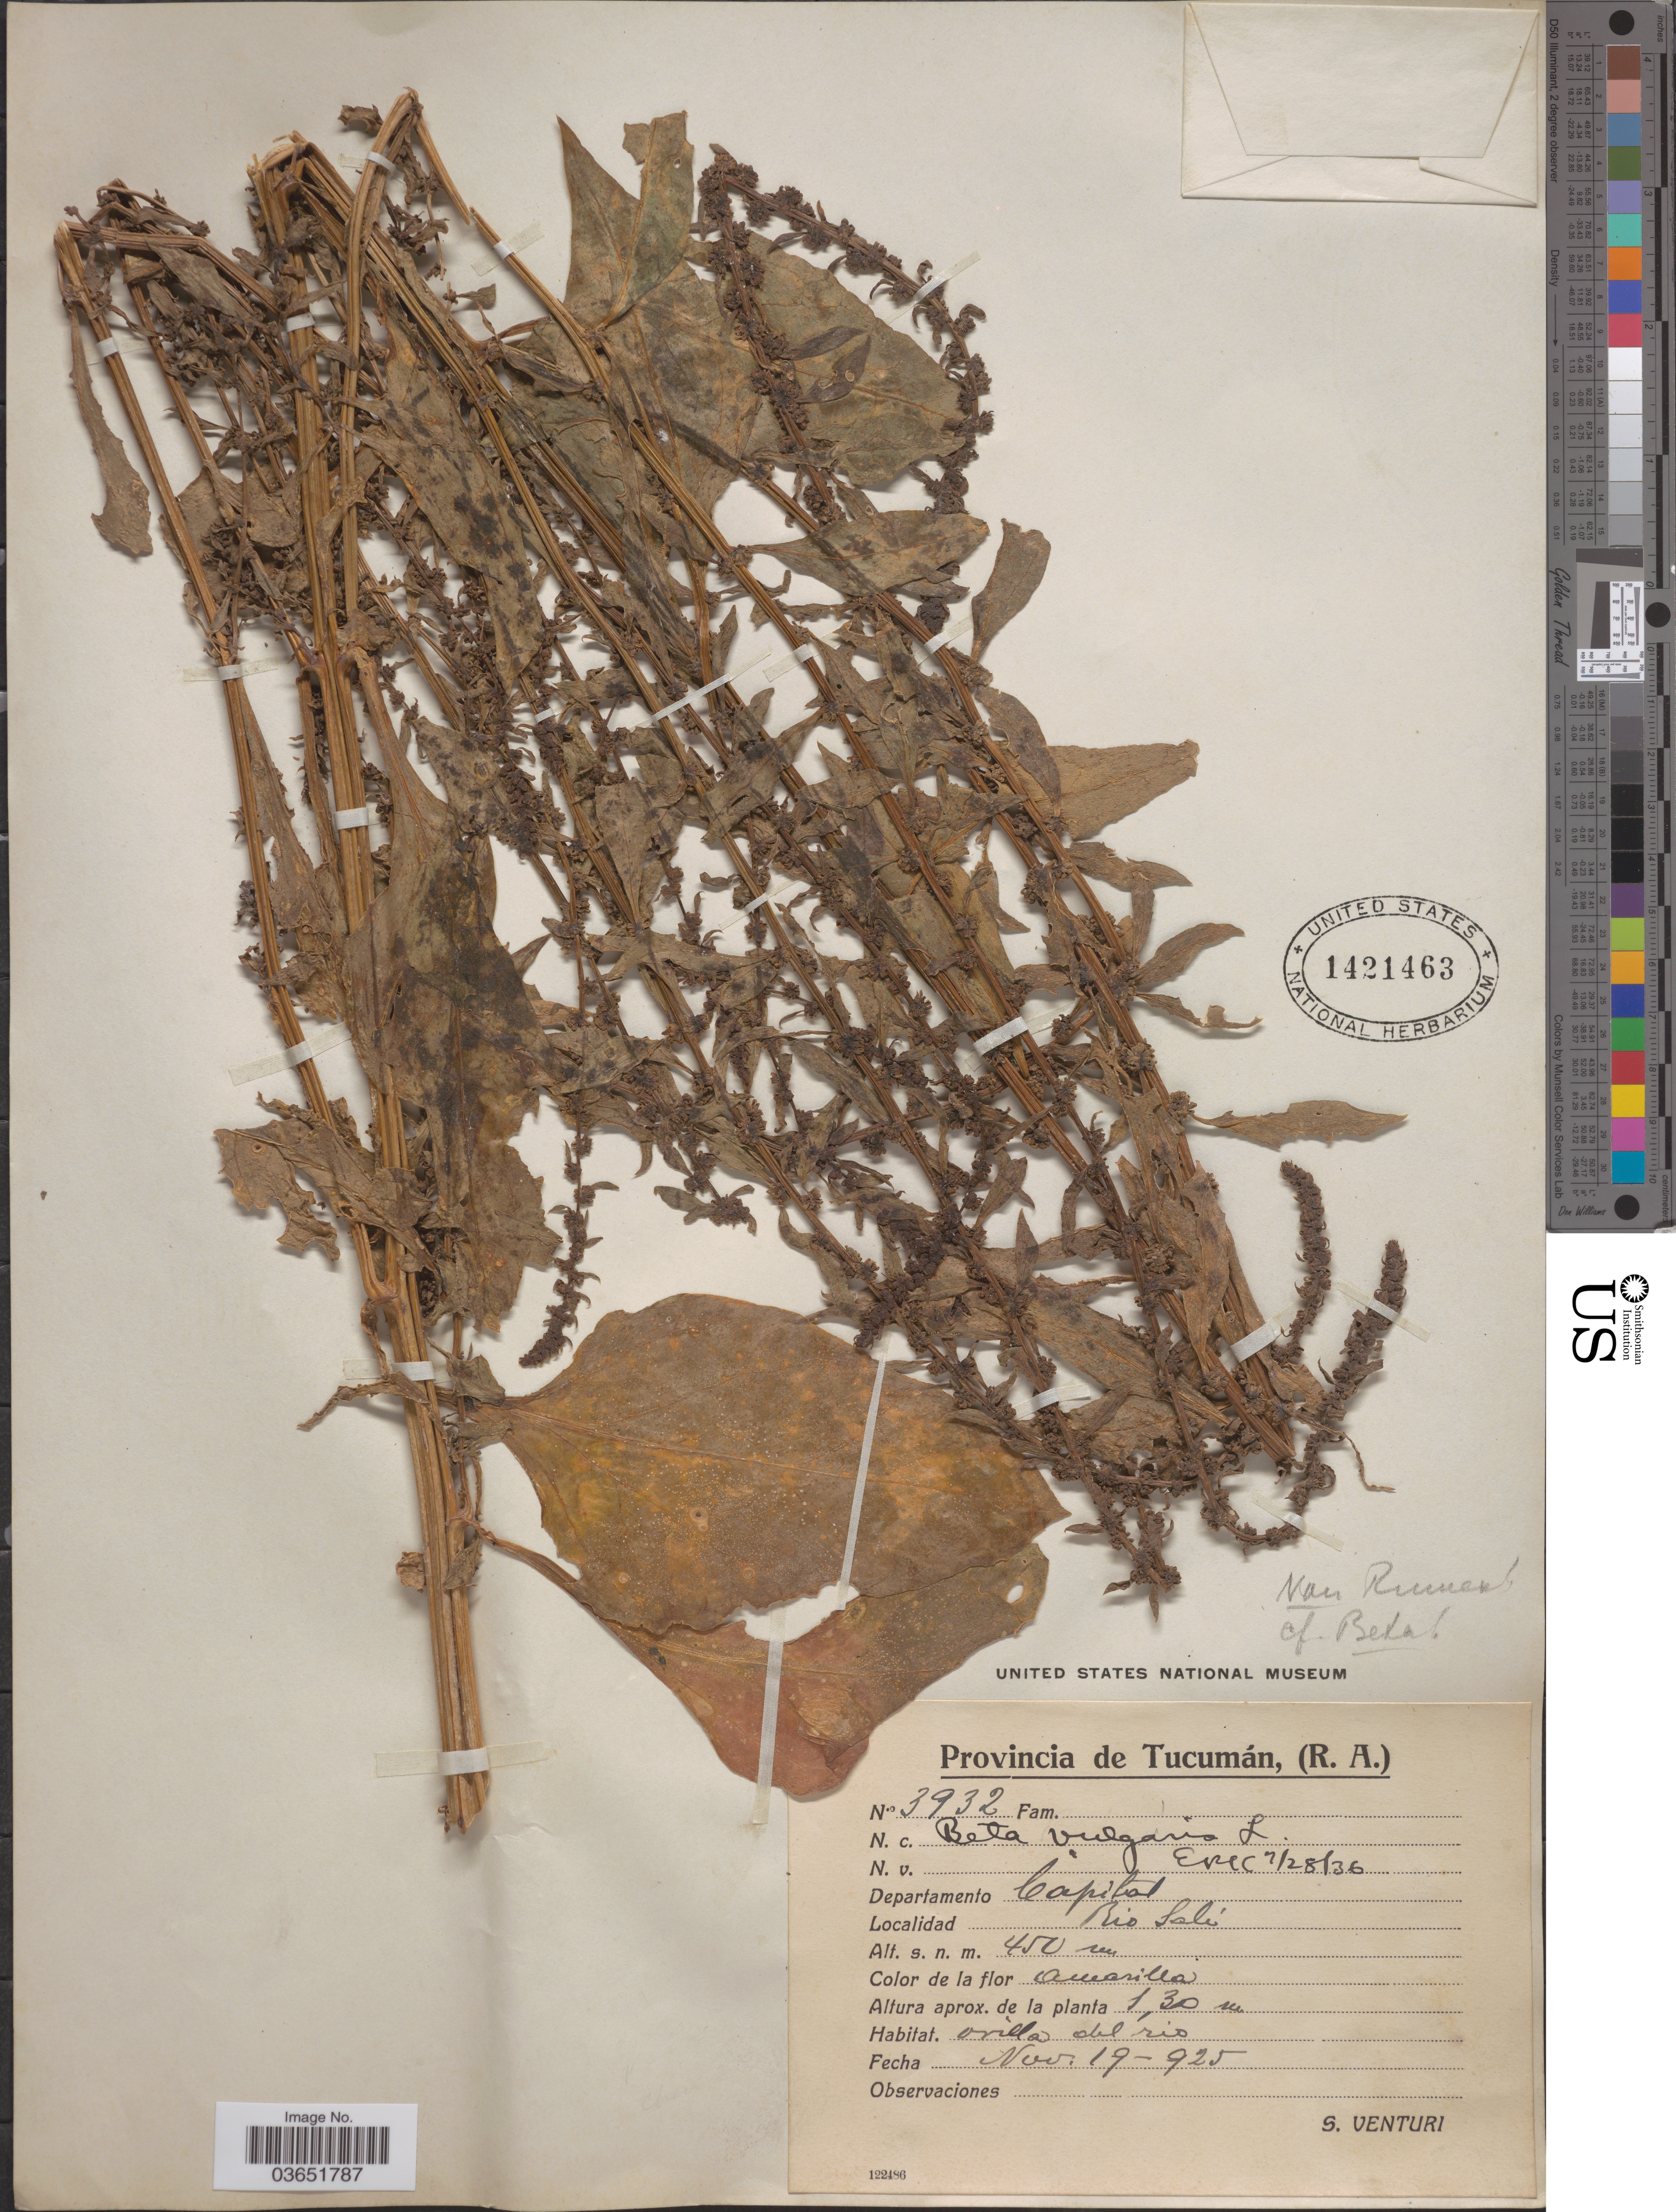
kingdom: Plantae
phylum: Tracheophyta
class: Magnoliopsida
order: Caryophyllales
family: Amaranthaceae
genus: Beta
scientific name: Beta vulgaris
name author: L.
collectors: S. Venturi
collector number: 3932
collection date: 1925-11-19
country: Argentina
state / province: Tucuman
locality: Departamento Capital. Rio Salí.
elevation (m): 450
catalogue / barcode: US 1421463